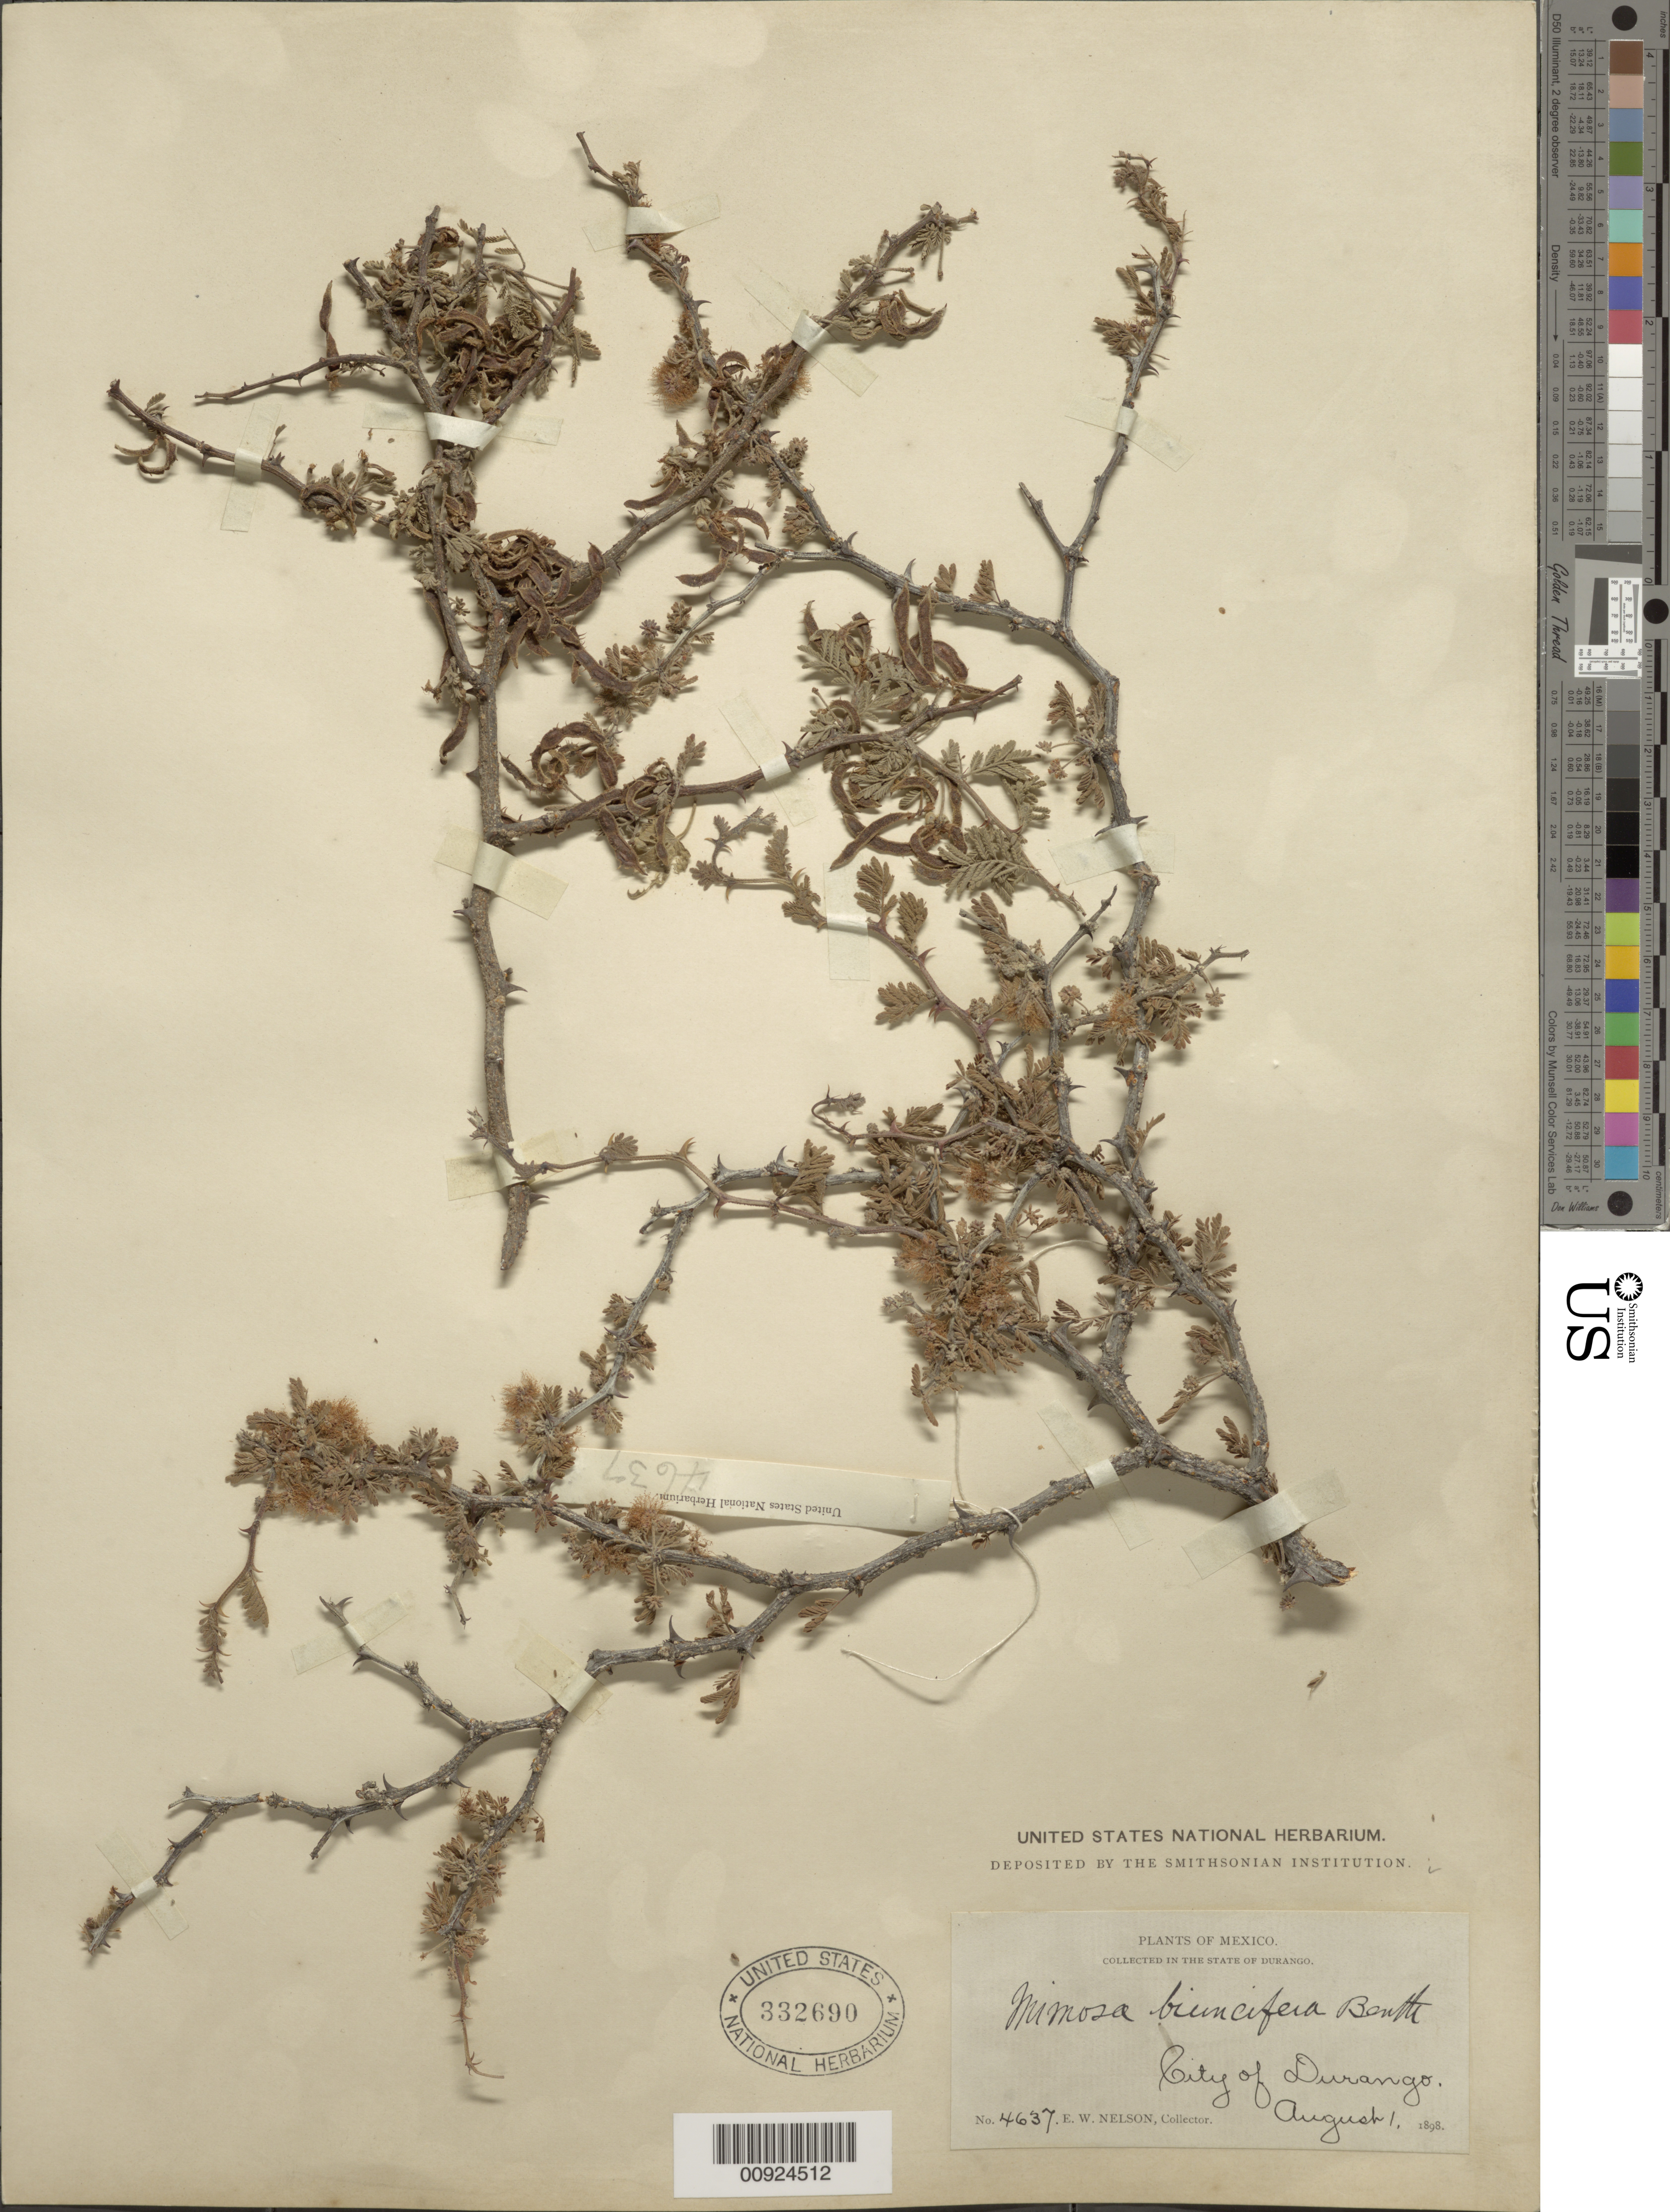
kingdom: Plantae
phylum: Tracheophyta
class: Magnoliopsida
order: Fabales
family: Fabaceae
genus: Mimosa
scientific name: Mimosa biuncifera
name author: Benth.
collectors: E. W. Nelson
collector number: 4637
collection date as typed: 01 Aug 1898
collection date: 1898-08-01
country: Mexico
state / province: Durango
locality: City of Durango, State of Durango.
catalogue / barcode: US 332690